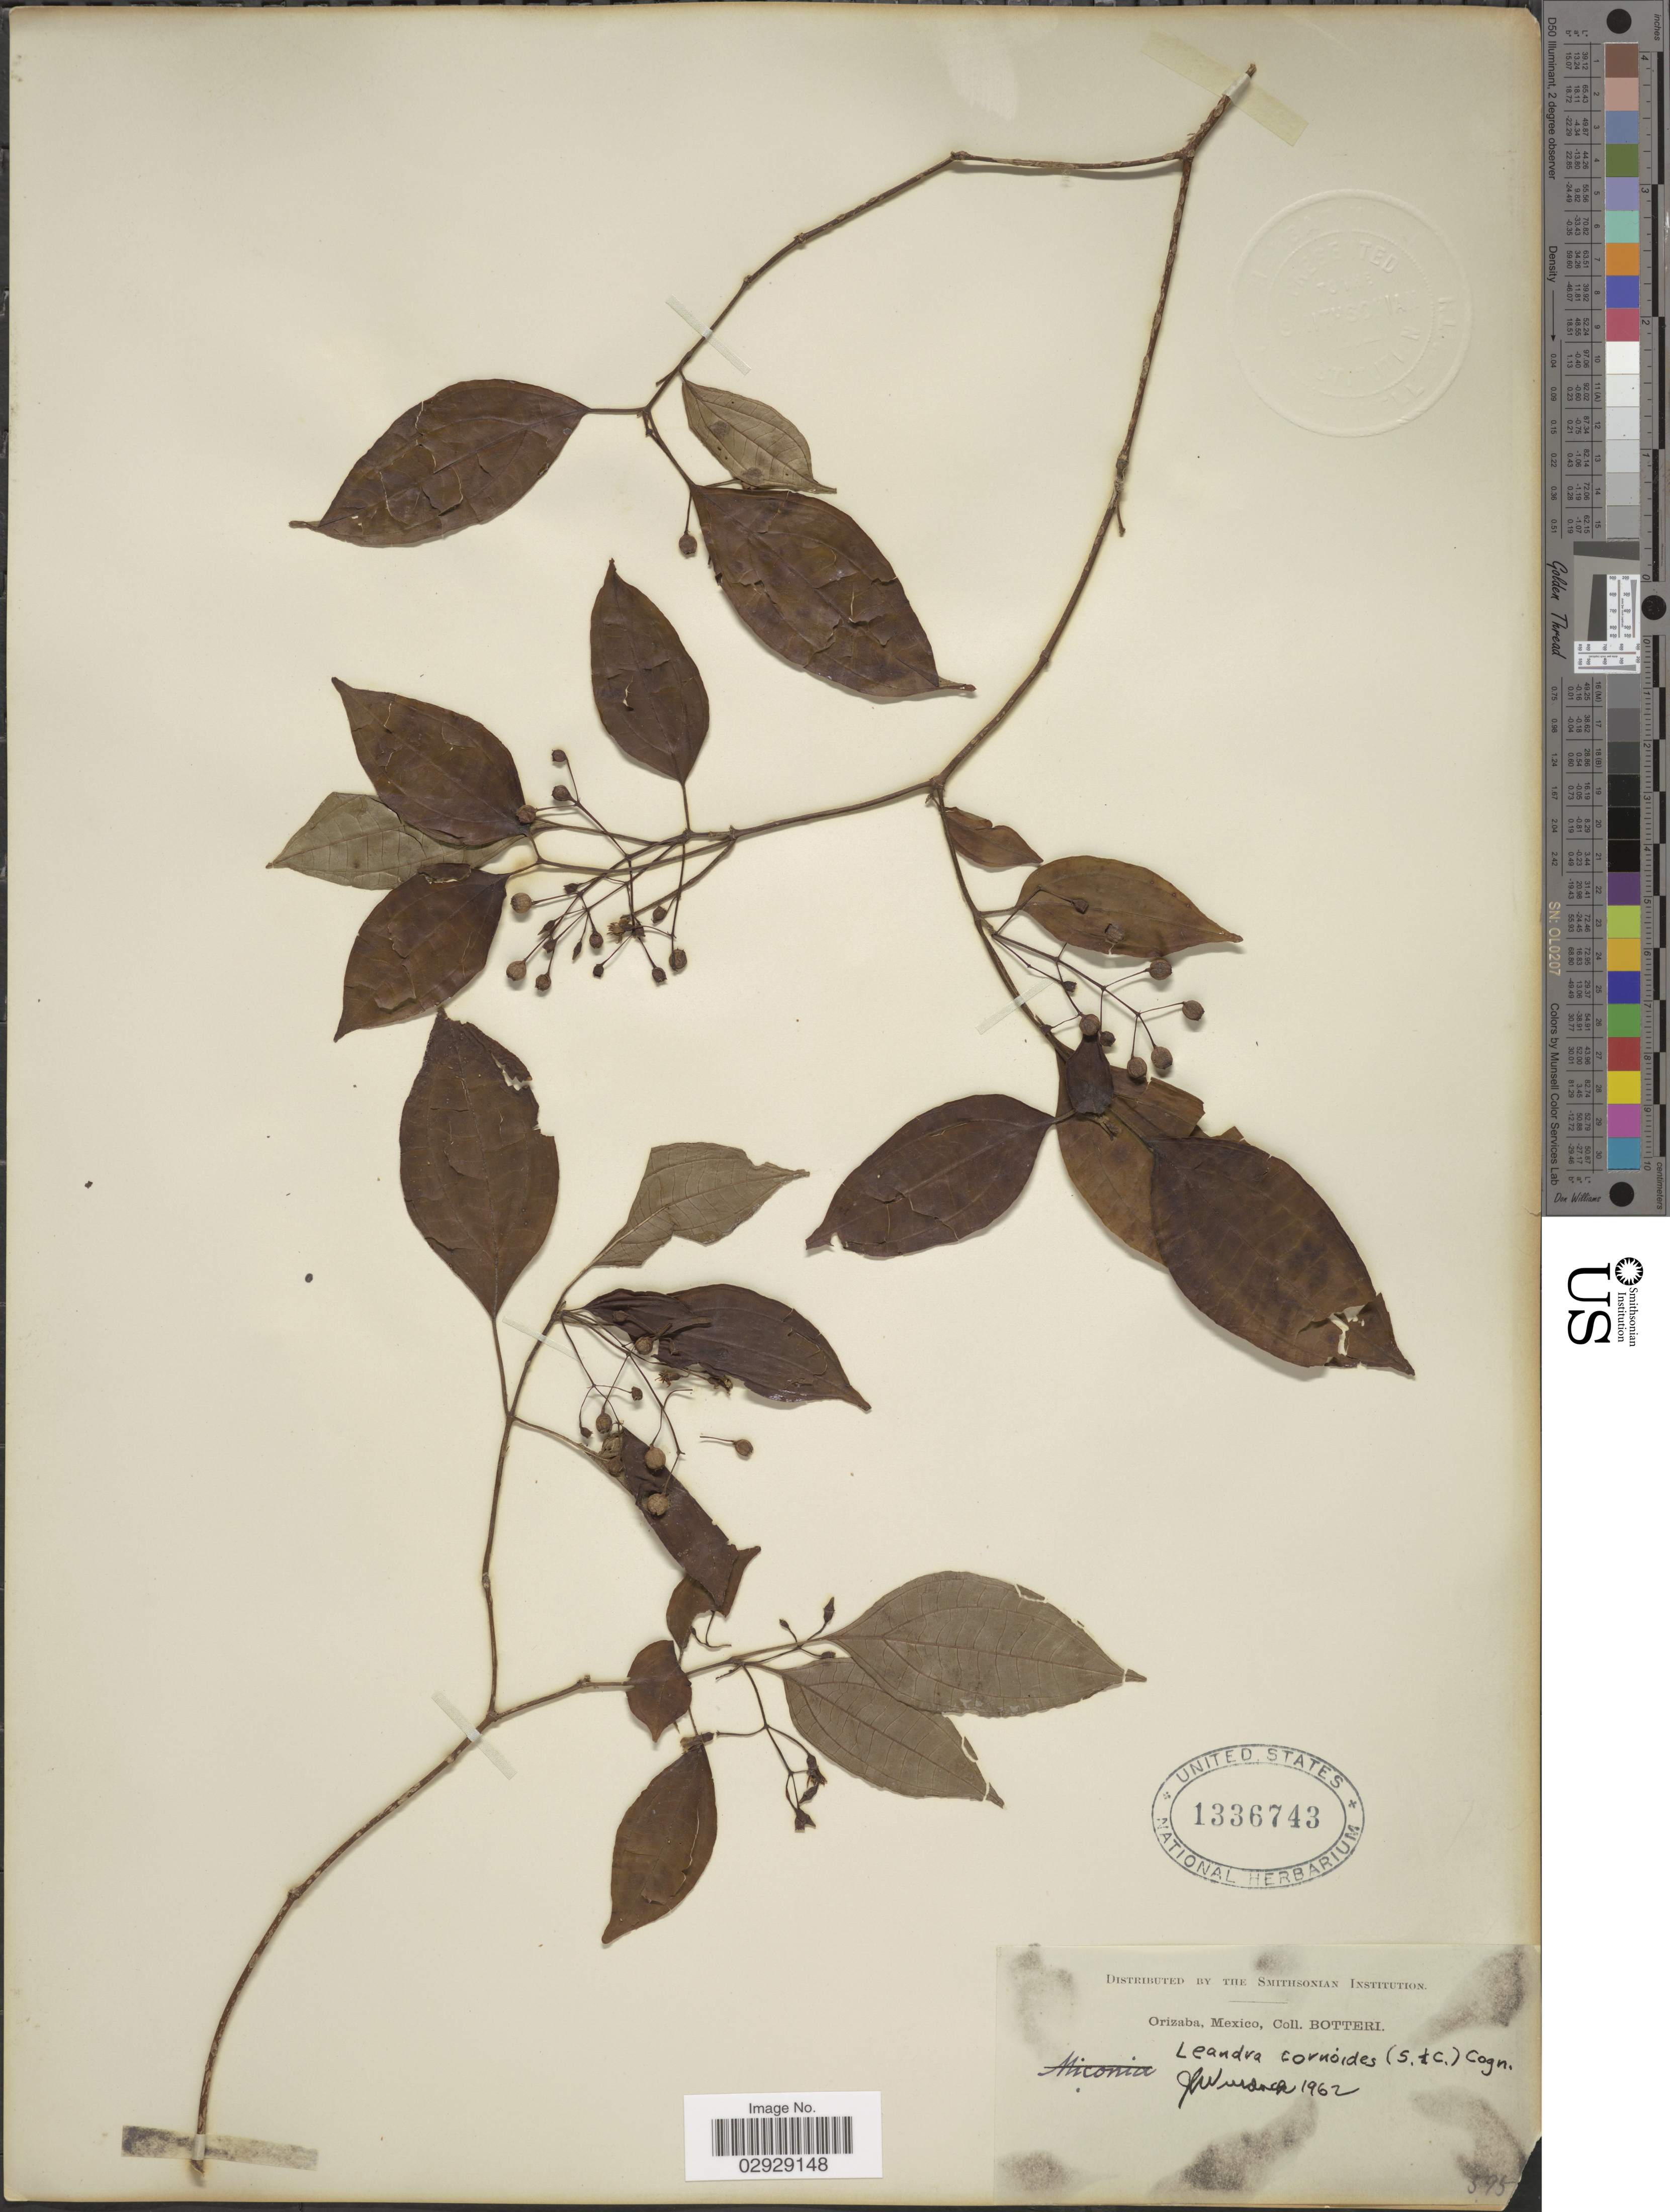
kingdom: Plantae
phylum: Tracheophyta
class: Magnoliopsida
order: Myrtales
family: Melastomataceae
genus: Leandra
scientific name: Leandra cornoides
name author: (Schltdl. & Cham.) Cogn.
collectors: -. Botteri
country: Mexico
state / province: Veracruz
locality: Orizaba.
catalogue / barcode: US 1336743